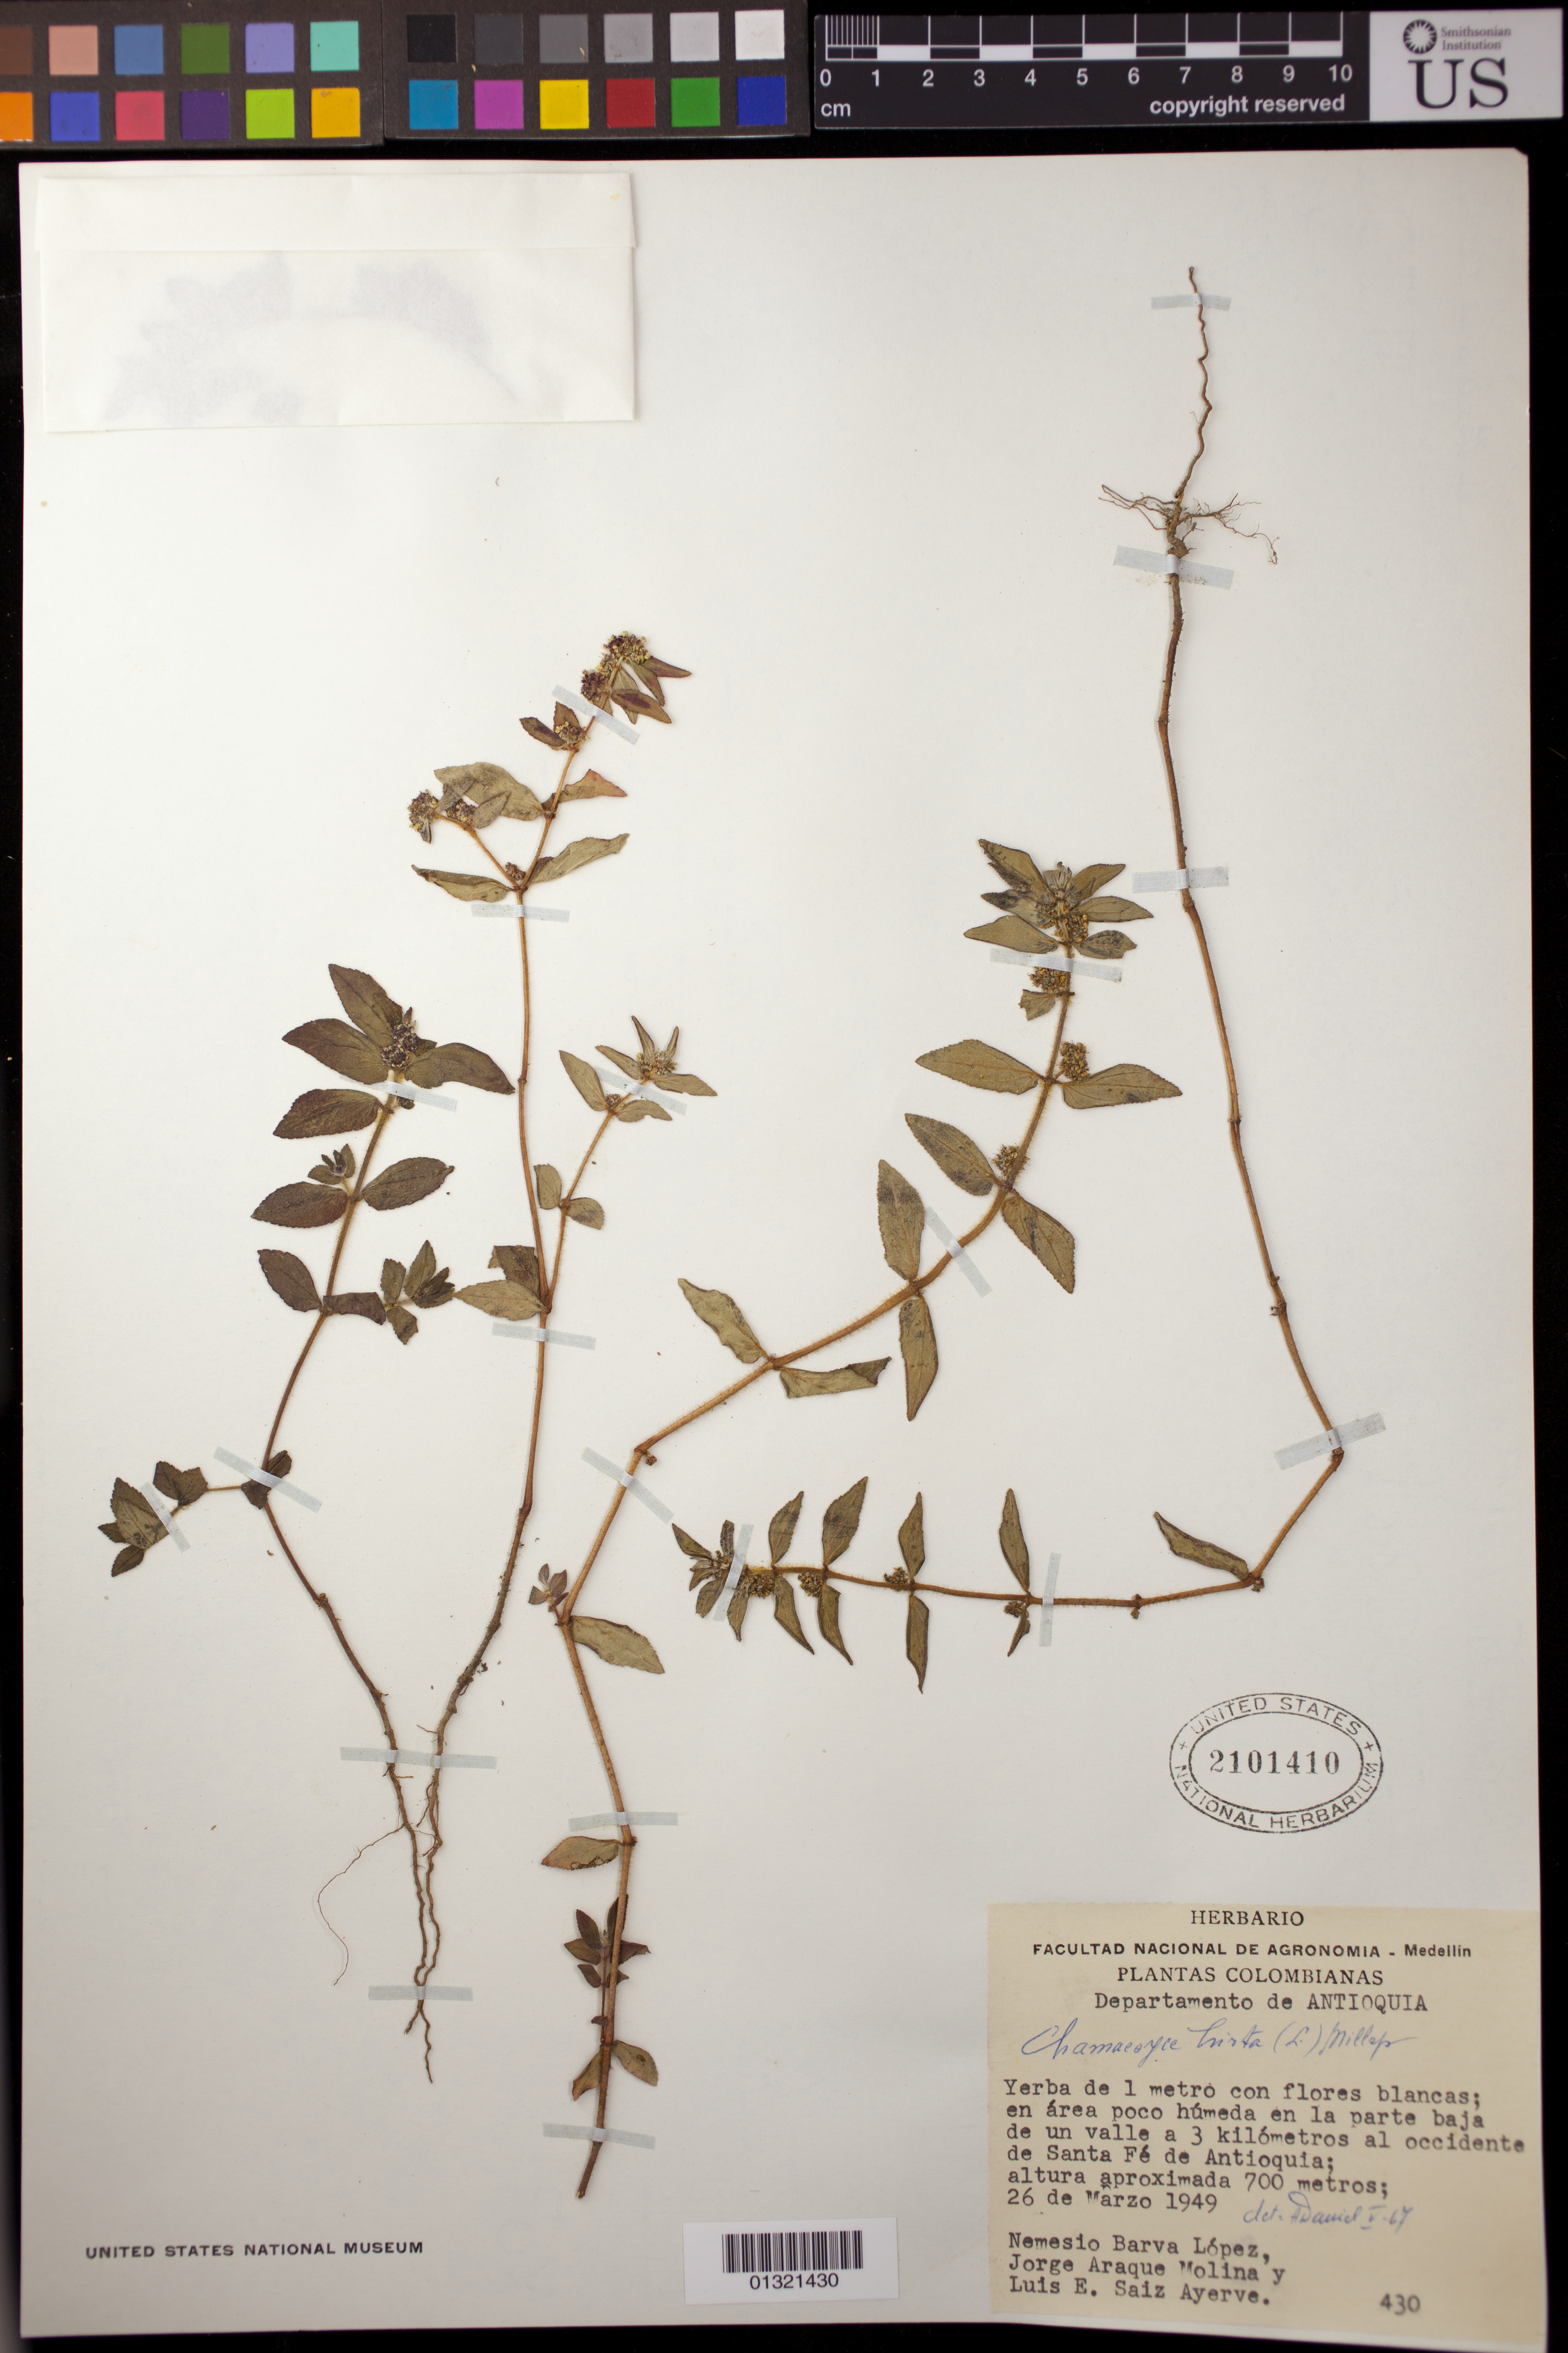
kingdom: Plantae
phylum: Tracheophyta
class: Magnoliopsida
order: Malpighiales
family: Euphorbiaceae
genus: Euphorbia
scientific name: Euphorbia hirta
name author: L.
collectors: N. Barva-L., J. Araque Molina & L. Saiz A.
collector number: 430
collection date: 1949-03-26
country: Colombia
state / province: Antioquia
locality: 3 kilómetros al occidente de Santa Fé de Antioquia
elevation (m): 700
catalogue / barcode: US 2101410